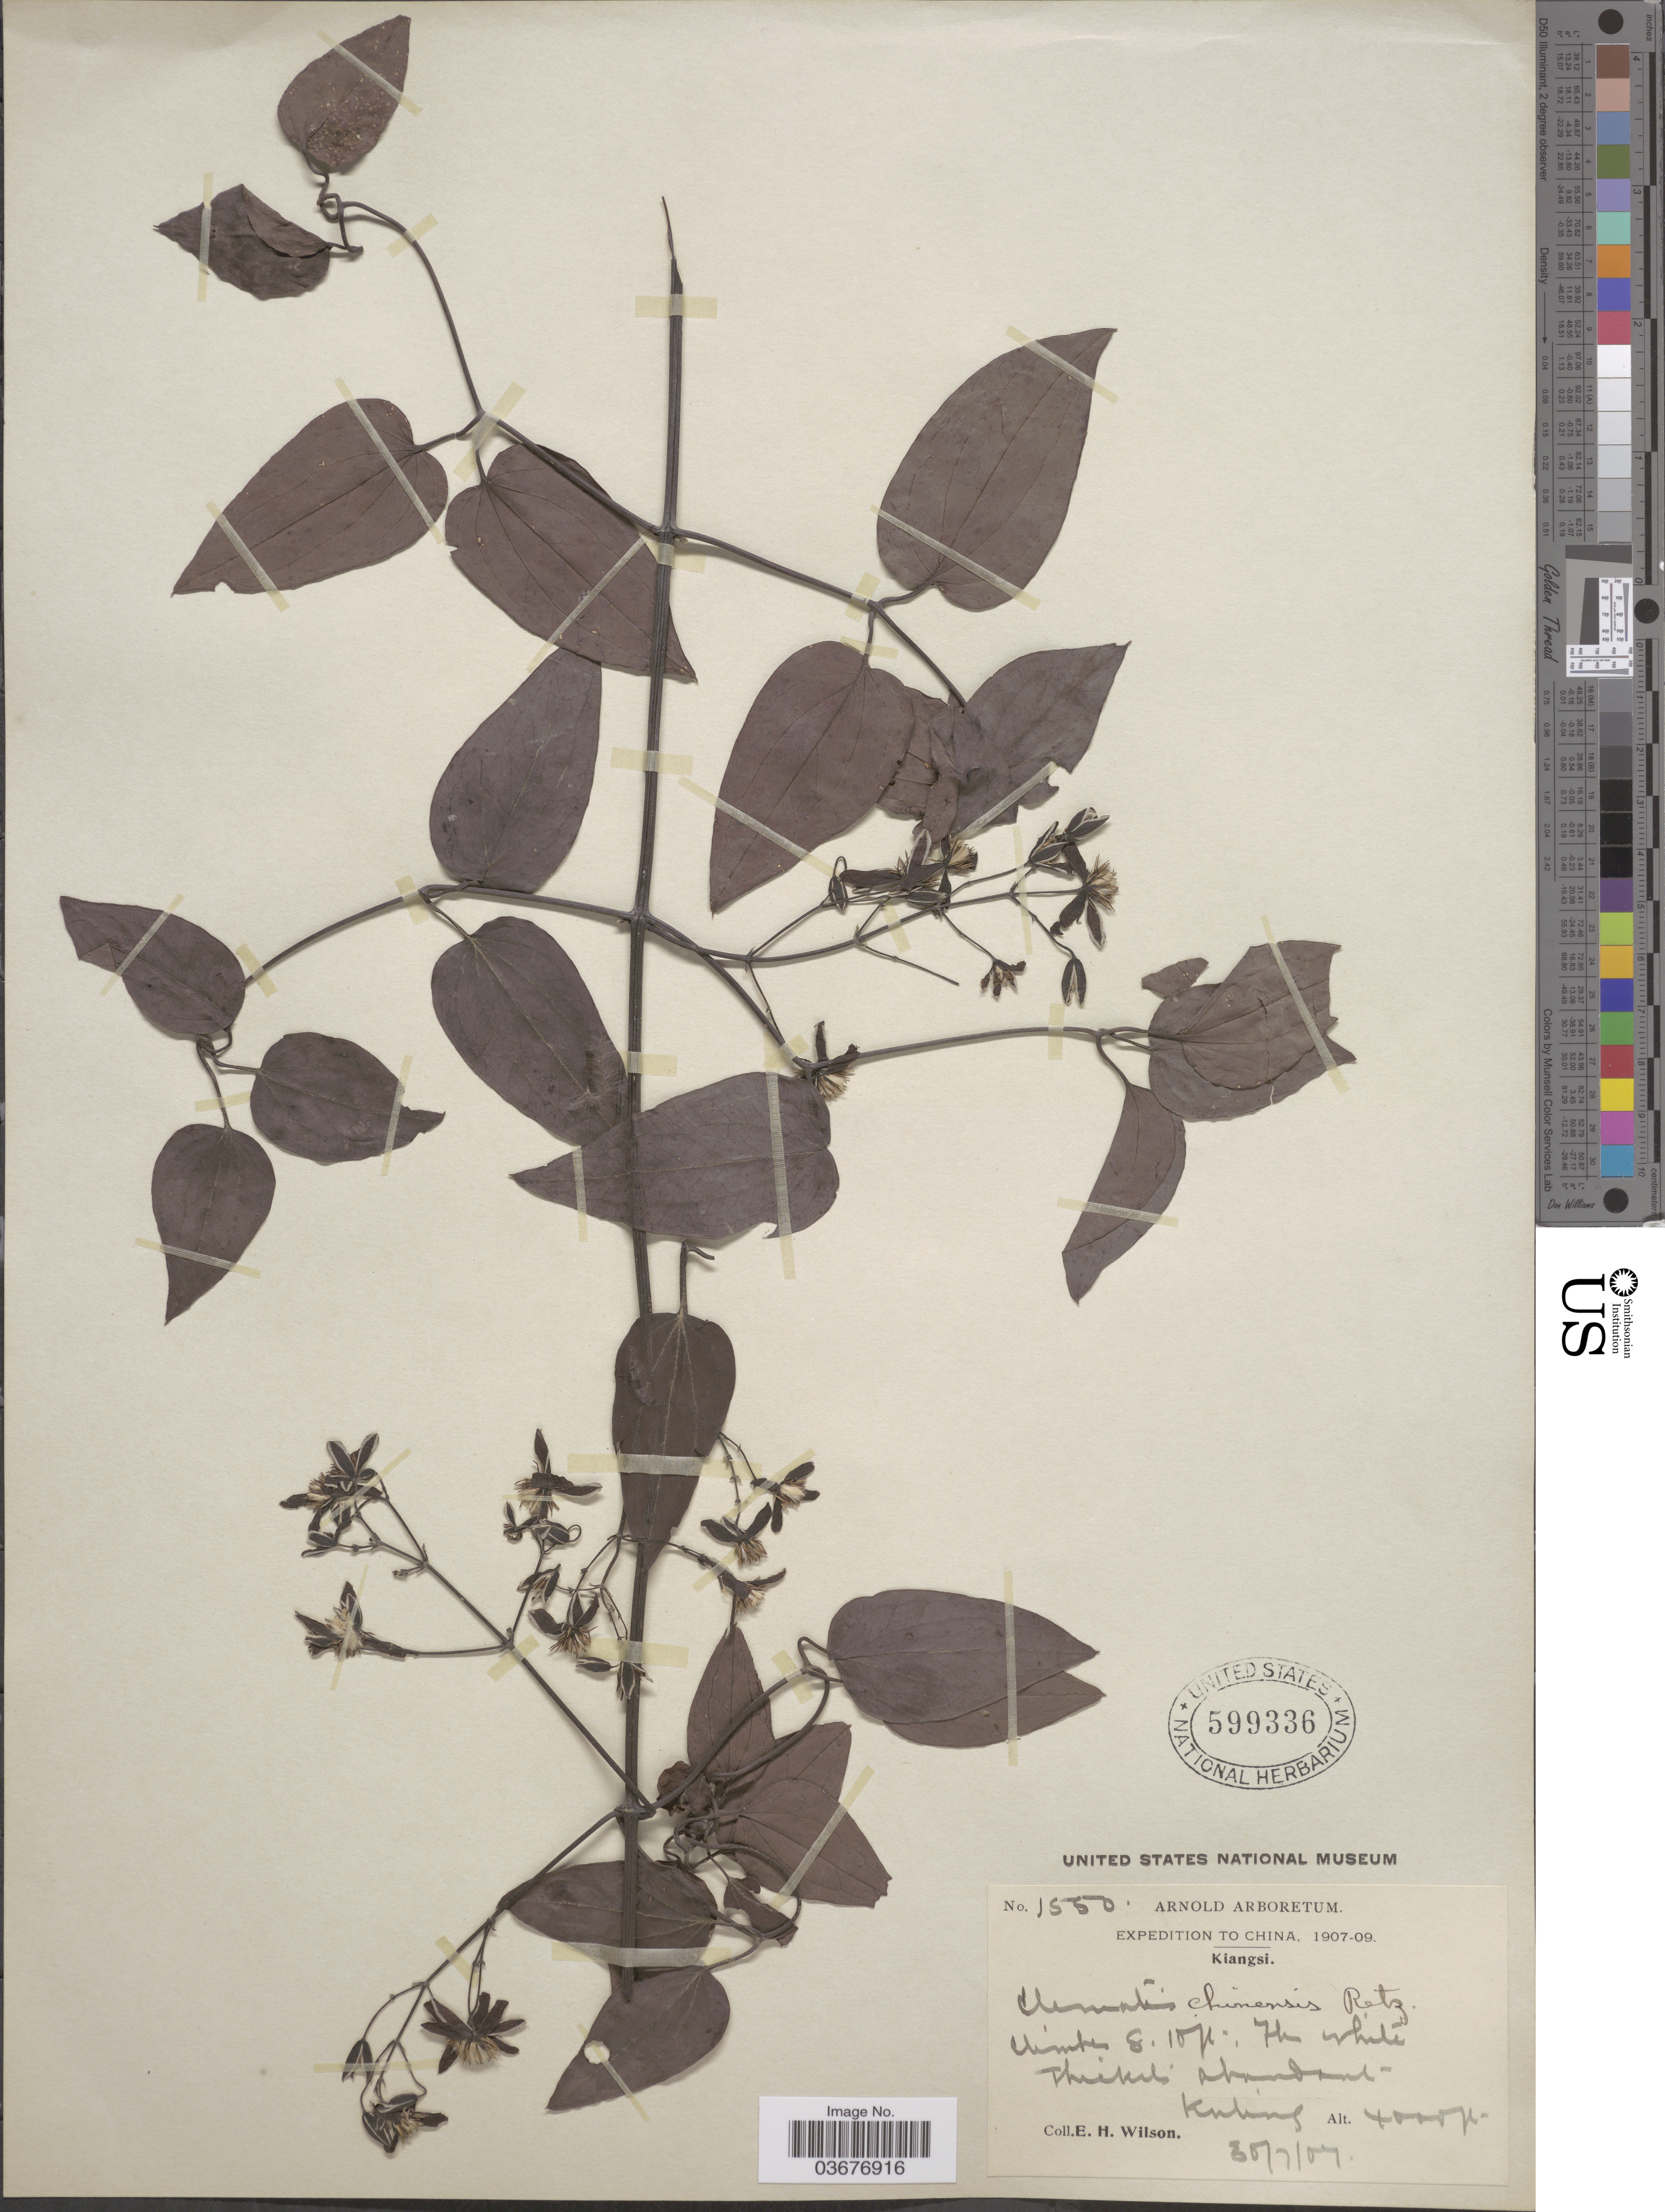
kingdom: Plantae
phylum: Tracheophyta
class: Magnoliopsida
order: Ranunculales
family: Ranunculaceae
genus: Clematis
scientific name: Clematis chinensis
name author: Retz.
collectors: E. Wilson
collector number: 1550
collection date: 1907-07-30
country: China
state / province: Jiangxi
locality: Kiangsi. Kuling.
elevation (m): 1219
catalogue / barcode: US 599336